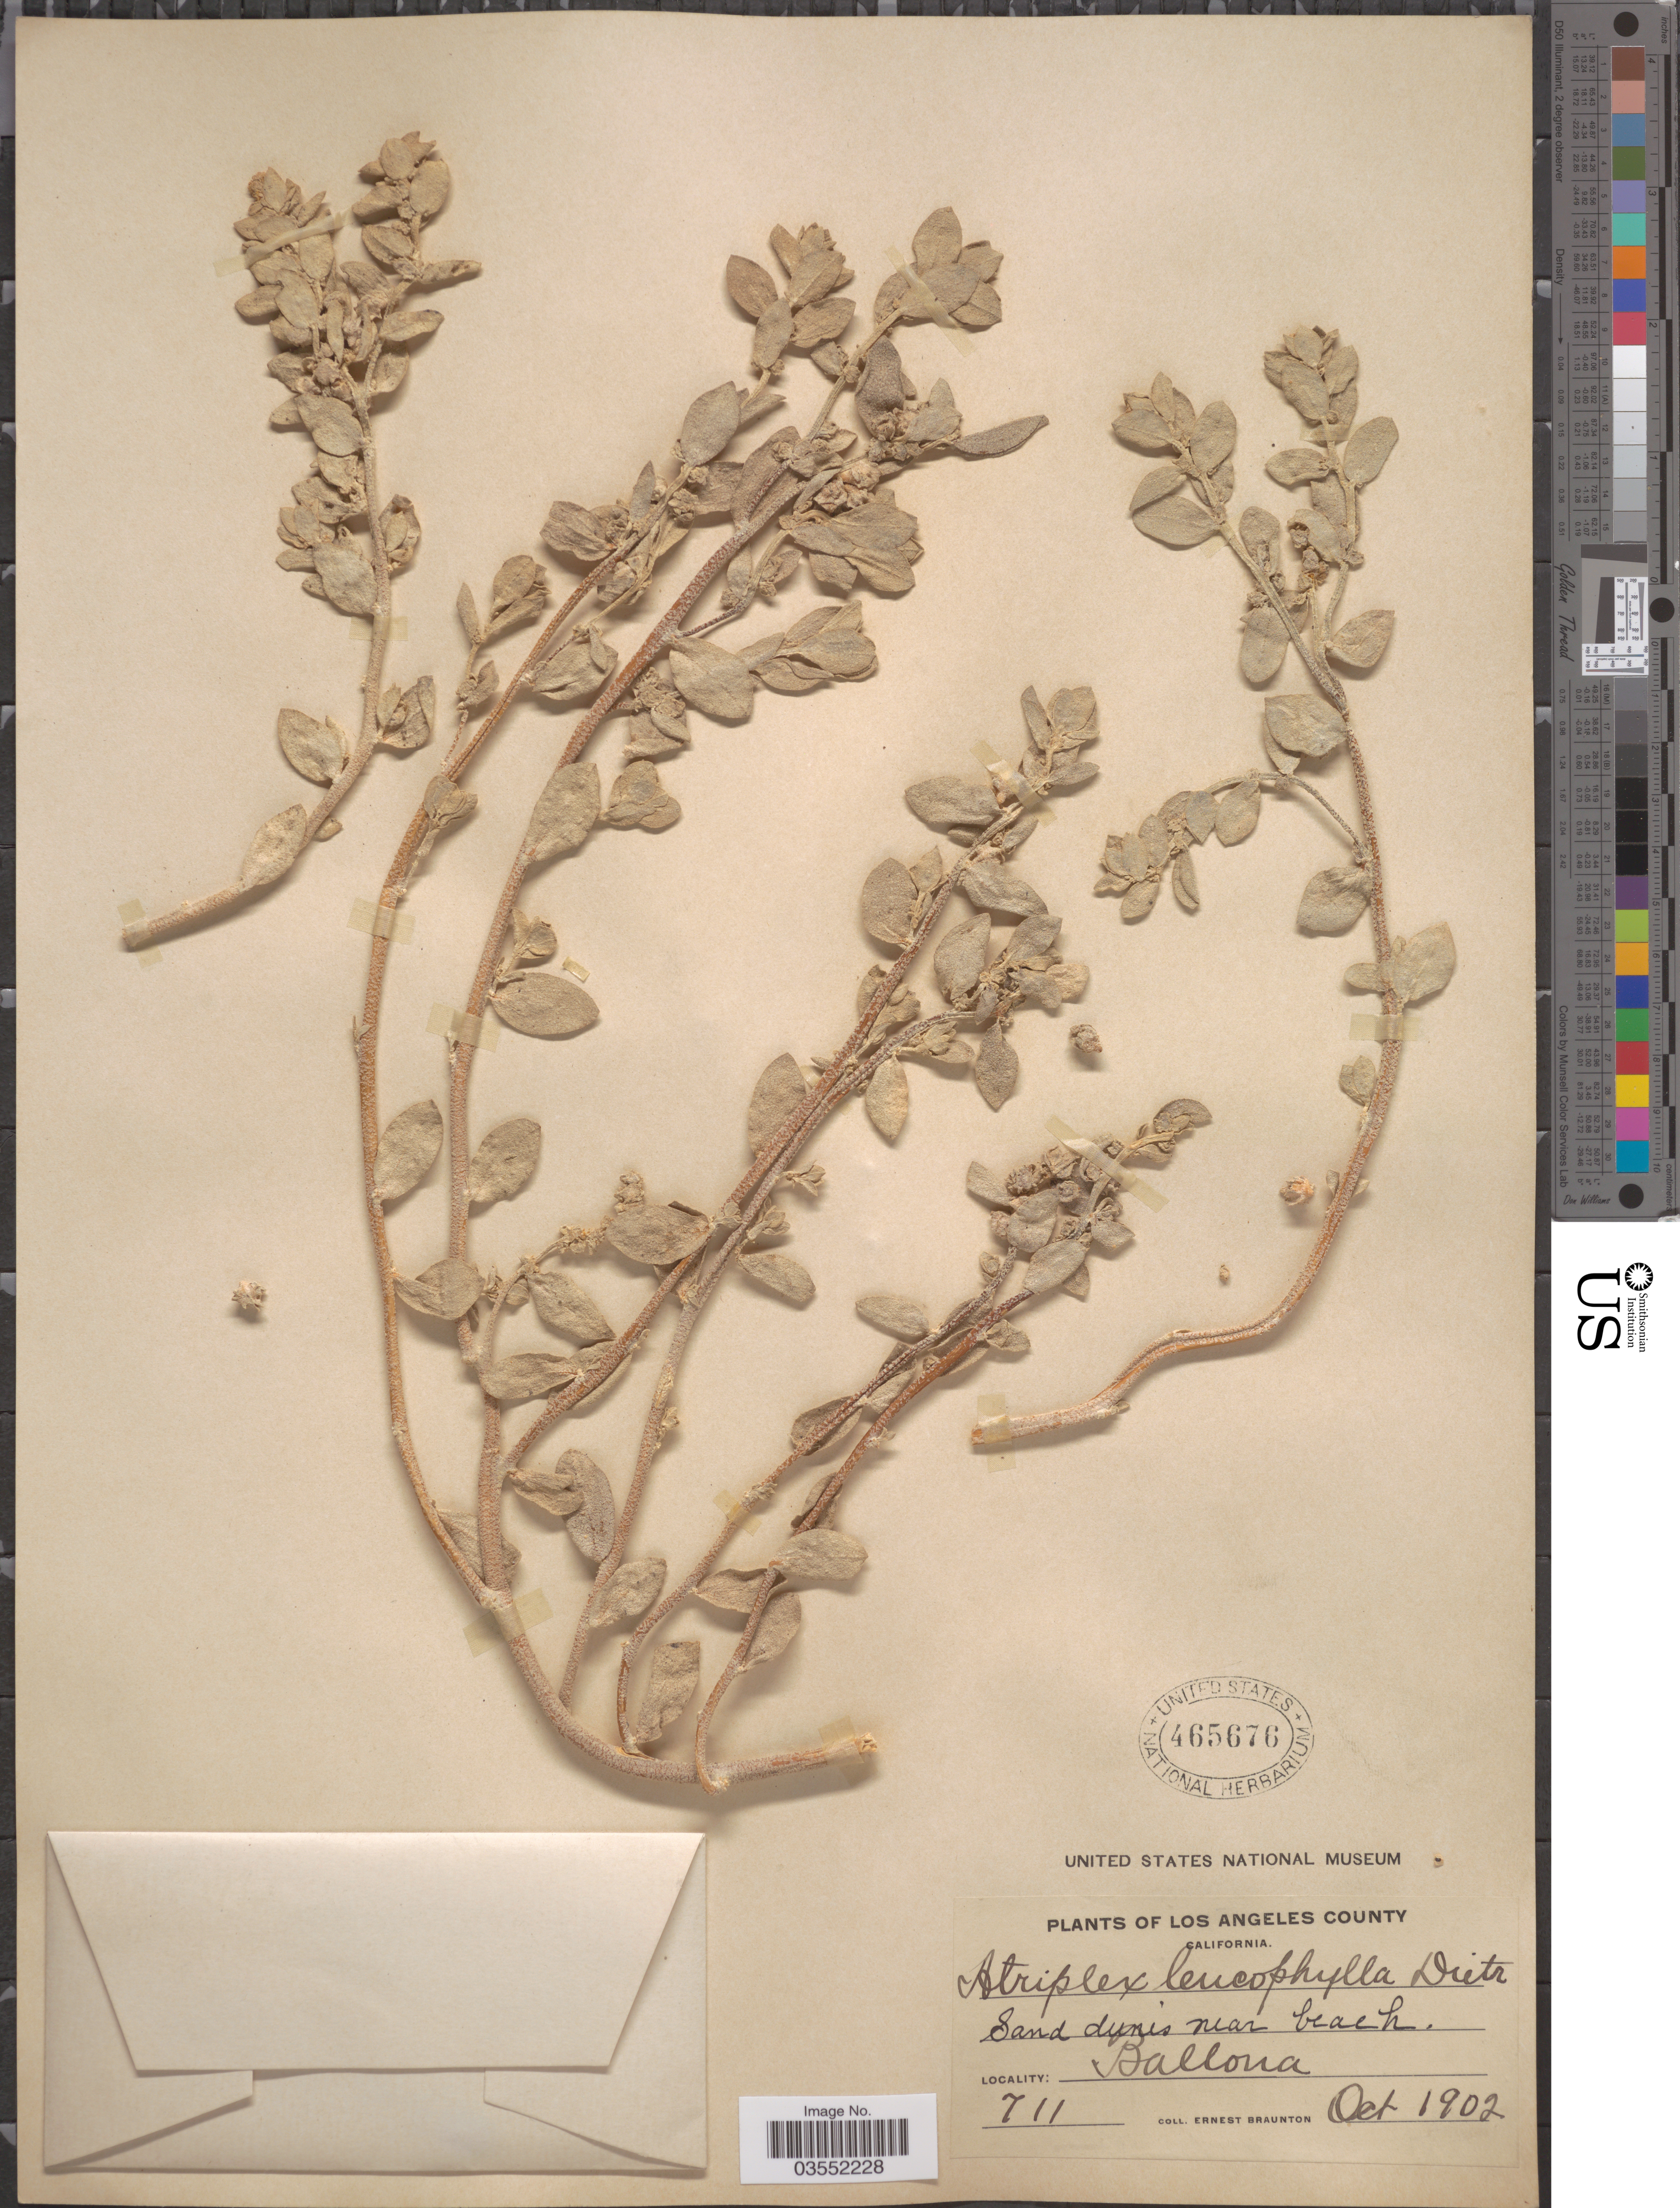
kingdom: Plantae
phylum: Tracheophyta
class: Magnoliopsida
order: Caryophyllales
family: Amaranthaceae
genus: Atriplex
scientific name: Atriplex leucophylla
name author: (Moq.) D. Dietr.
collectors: E. Braunton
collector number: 711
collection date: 1902-10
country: United States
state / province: California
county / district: Los Angeles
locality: Los Angeles County. Sand dunes near beach. Ballona.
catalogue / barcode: US 465676